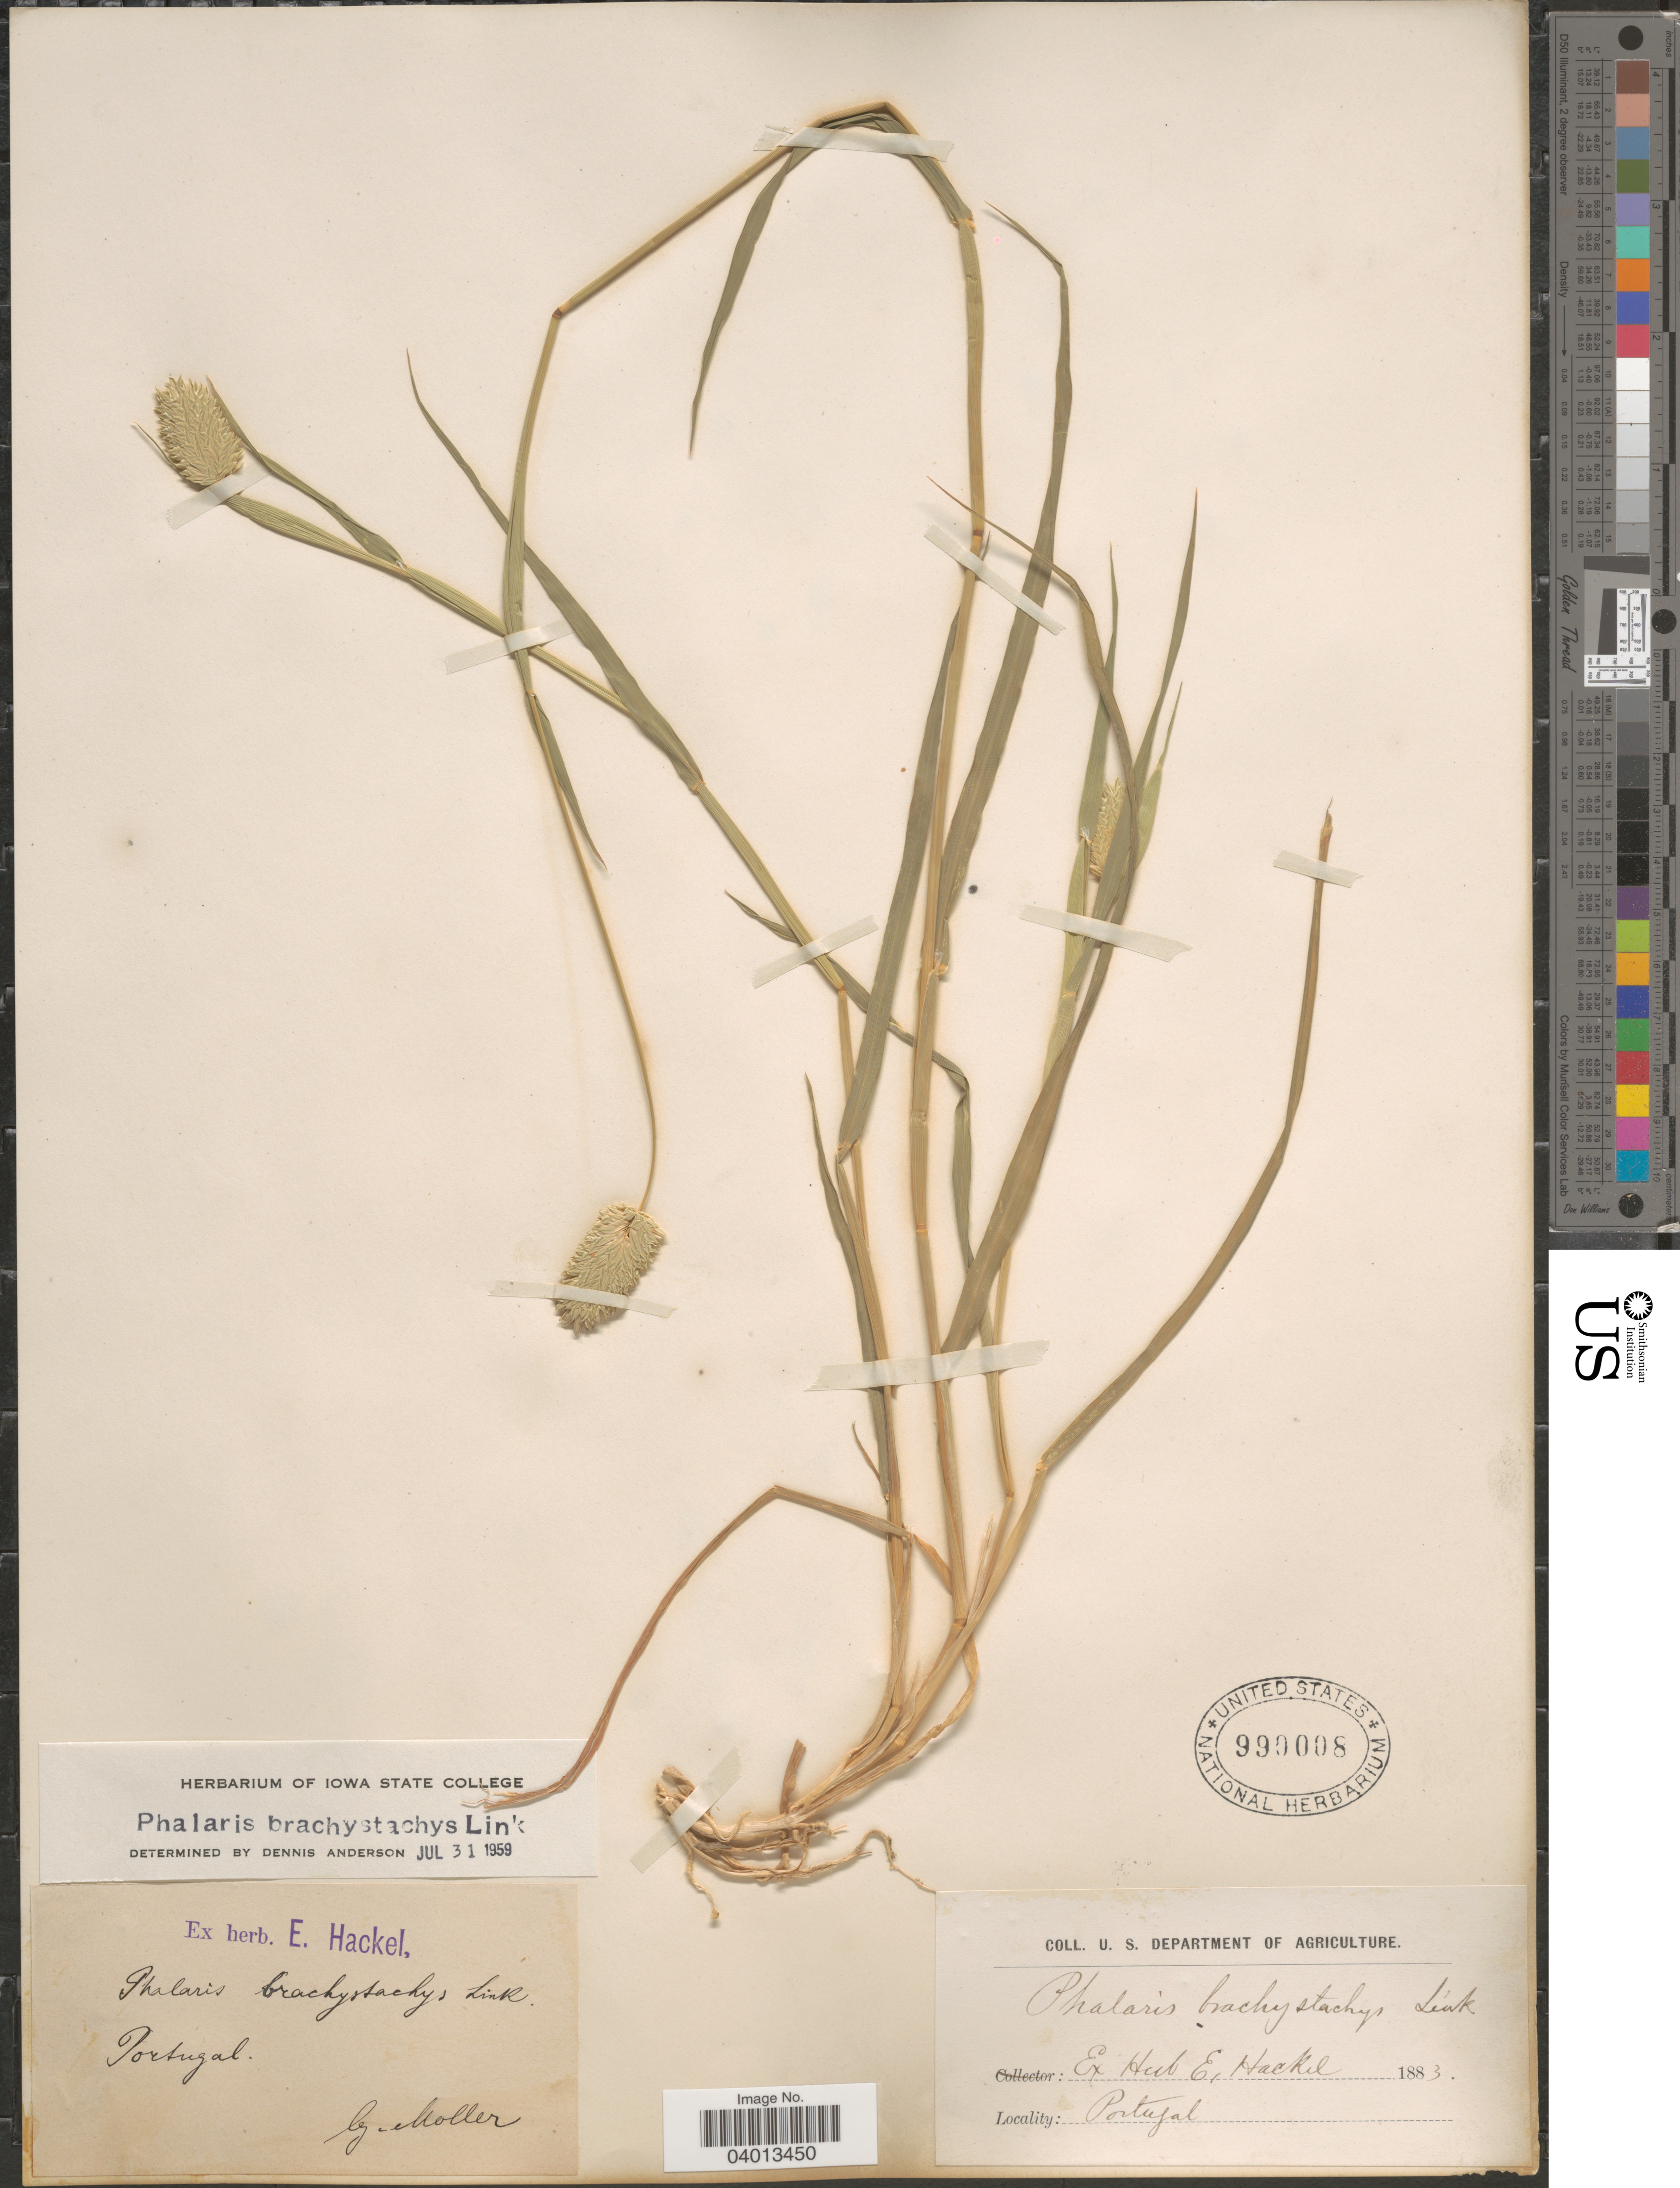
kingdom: Plantae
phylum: Tracheophyta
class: Liliopsida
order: Poales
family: Poaceae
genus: Phalaris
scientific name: Phalaris brachystachys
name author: Link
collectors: -. Moller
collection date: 1883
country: Portugal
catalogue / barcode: US 990008